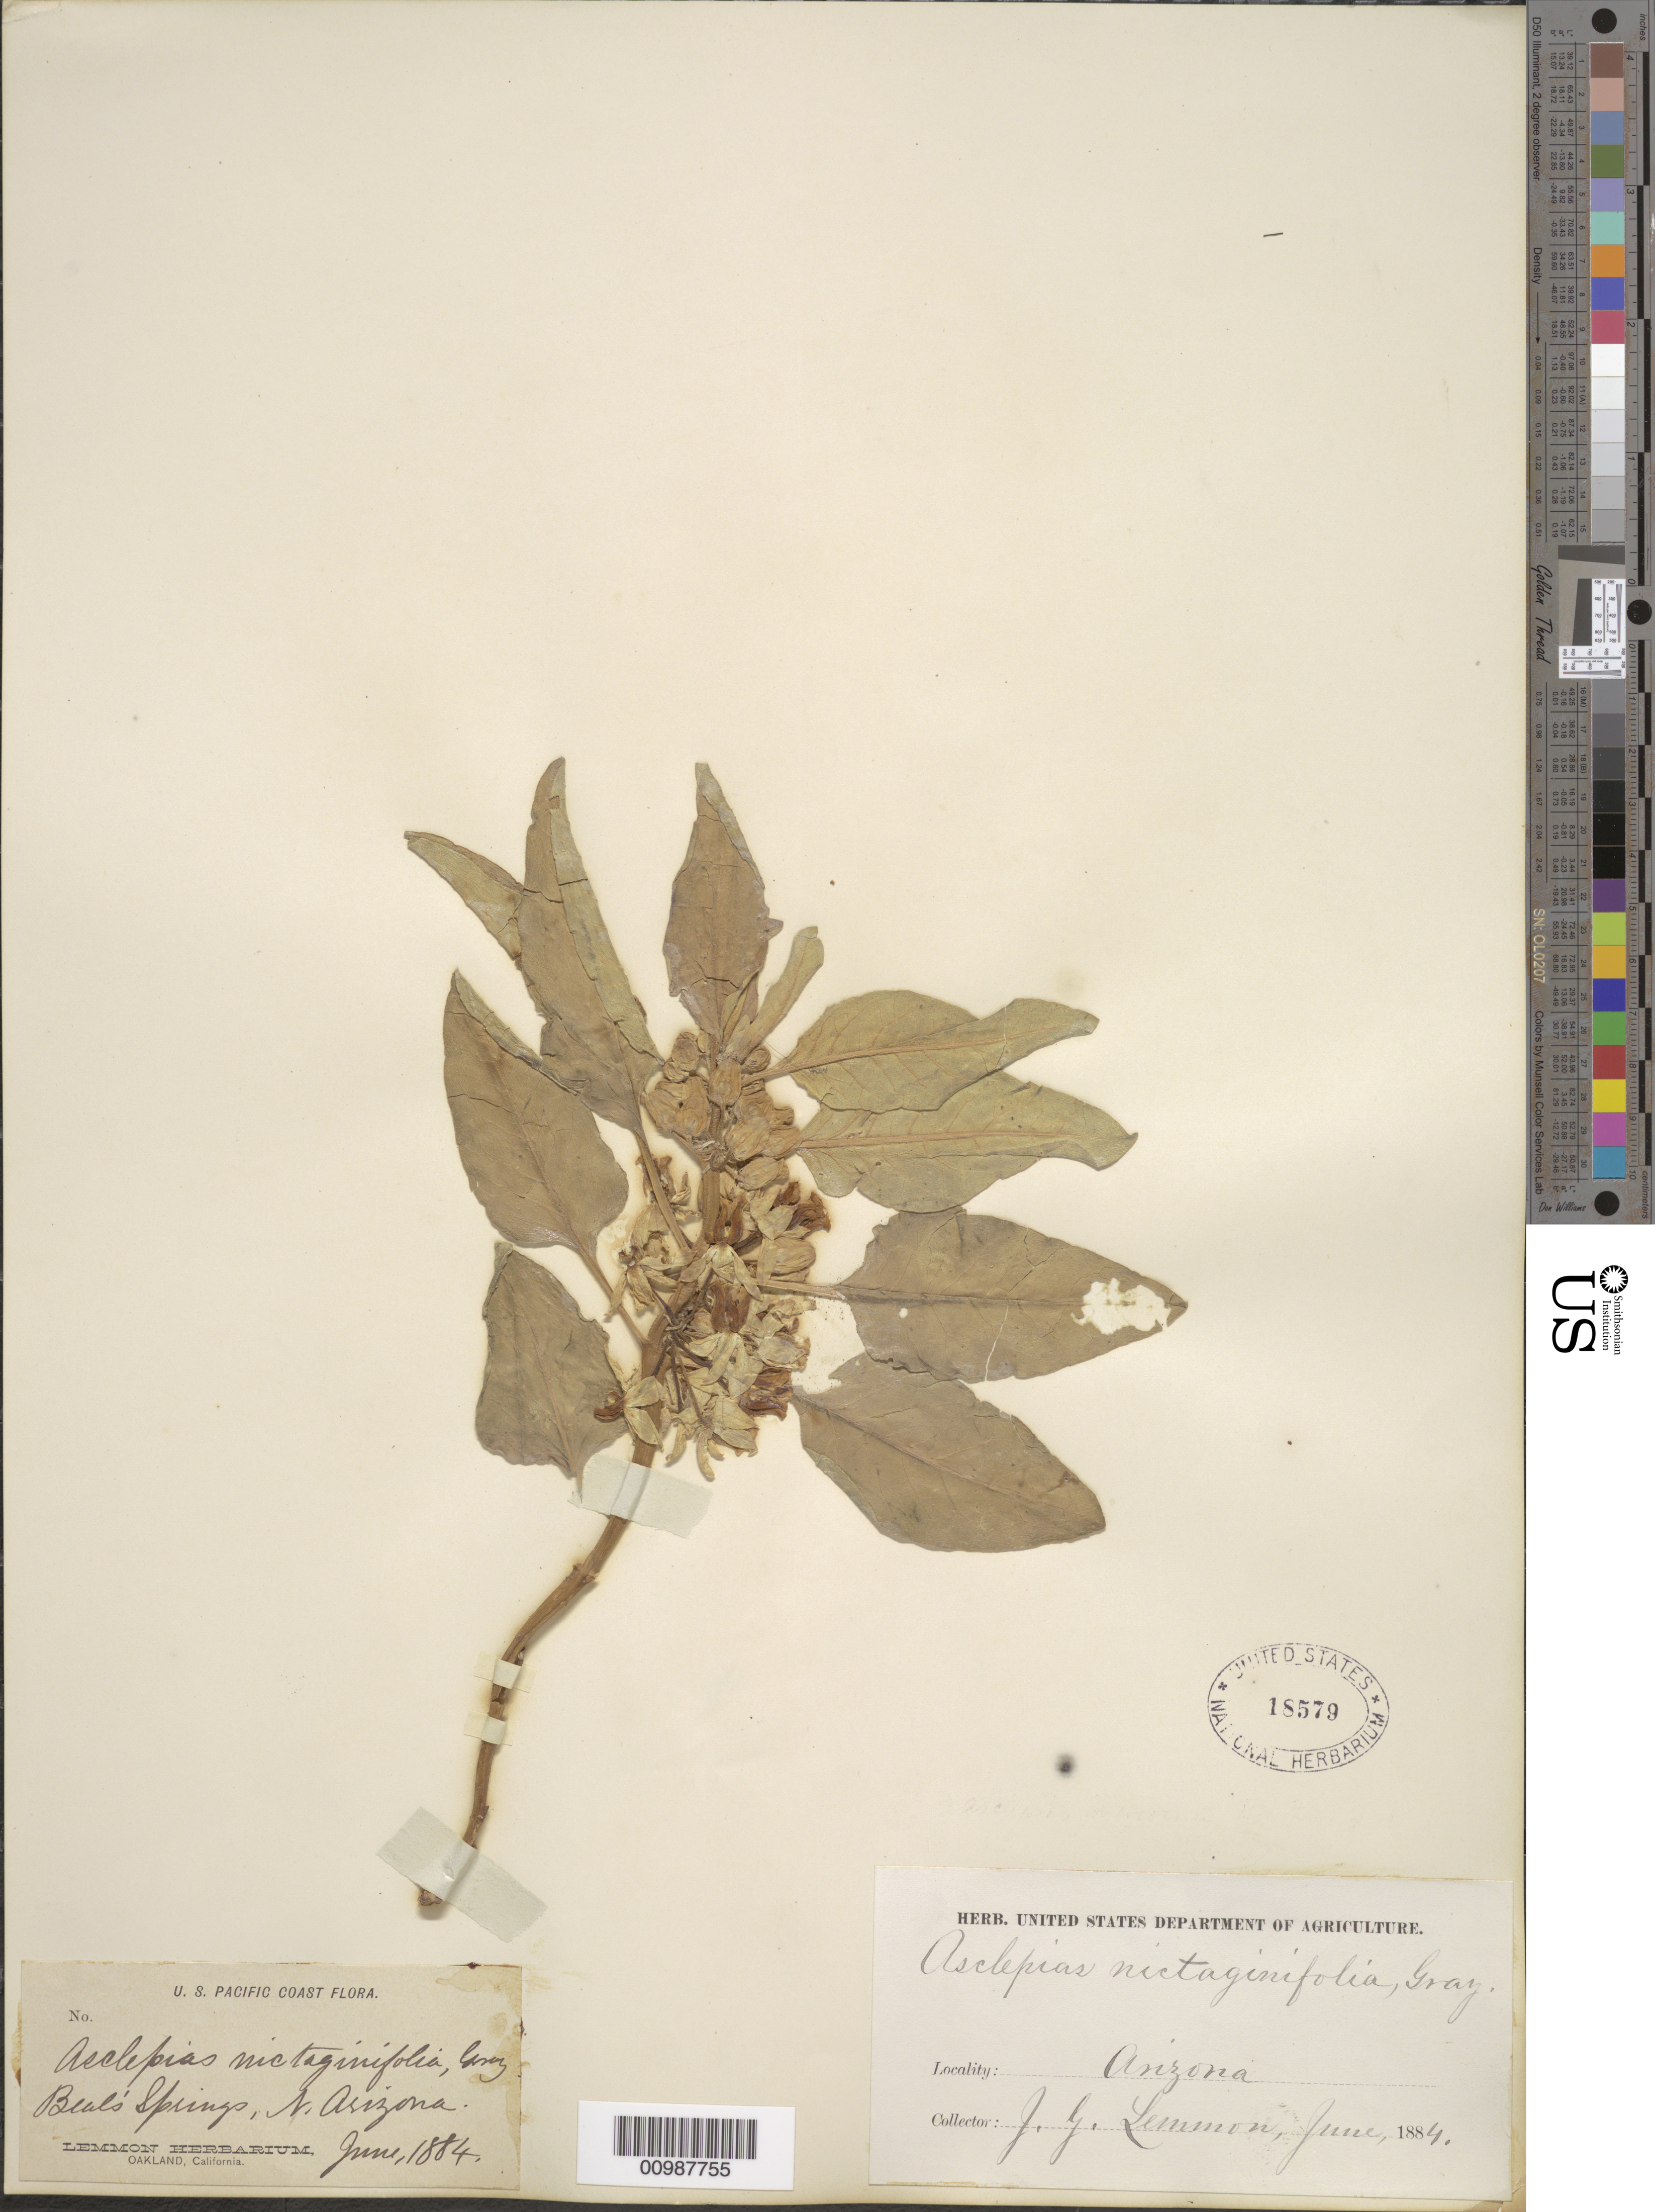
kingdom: Plantae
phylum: Tracheophyta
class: Magnoliopsida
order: Gentianales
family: Apocynaceae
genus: Asclepias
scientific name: Asclepias nyctaginifolia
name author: A. Gray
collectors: J. G. Lemmon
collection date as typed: Jun 1884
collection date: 1884-06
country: United States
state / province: Arizona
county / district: Mohave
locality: Beal's Springs.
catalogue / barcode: US 18579